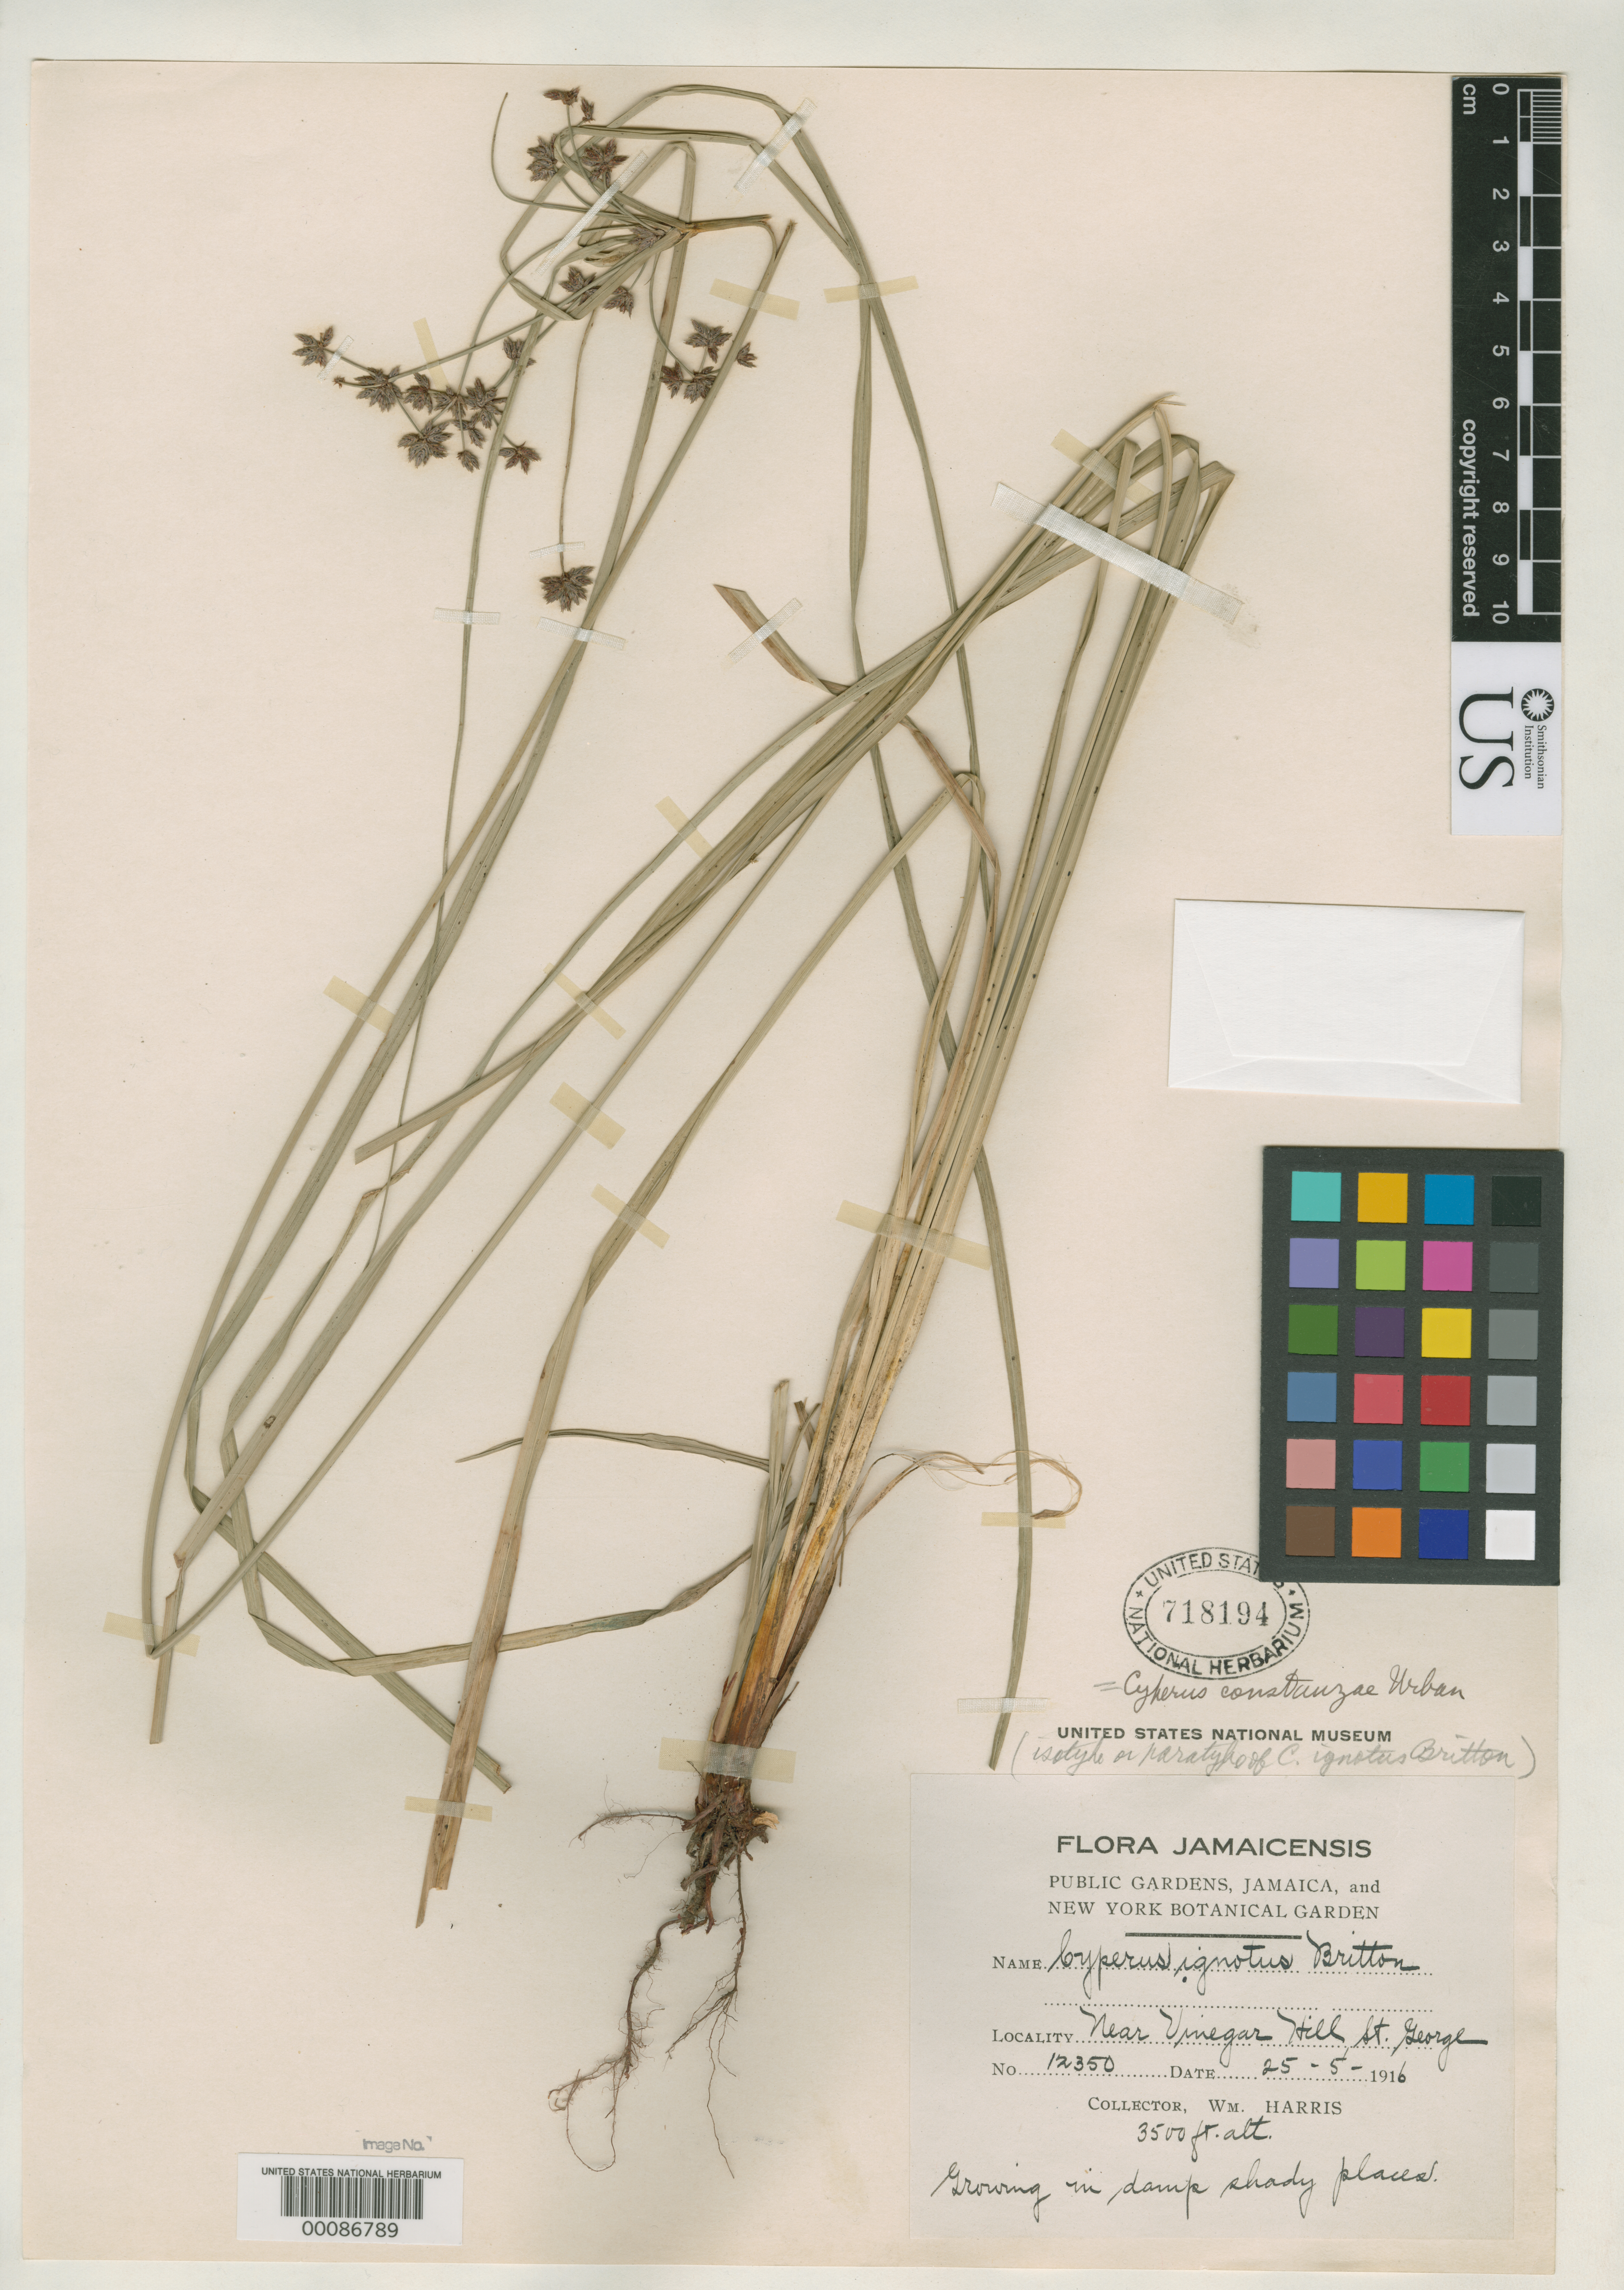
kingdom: Plantae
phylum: Tracheophyta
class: Liliopsida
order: Poales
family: Cyperaceae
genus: Cyperus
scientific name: Cyperus ignotus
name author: Britton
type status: Isotype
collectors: W. H. Harris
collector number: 12350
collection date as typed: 25 May 1916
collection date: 1916-05-25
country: Jamaica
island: Greater Antilles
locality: Vinegar Hill, St. George; alt. 3500 ft.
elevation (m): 1067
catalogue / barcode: US 718194